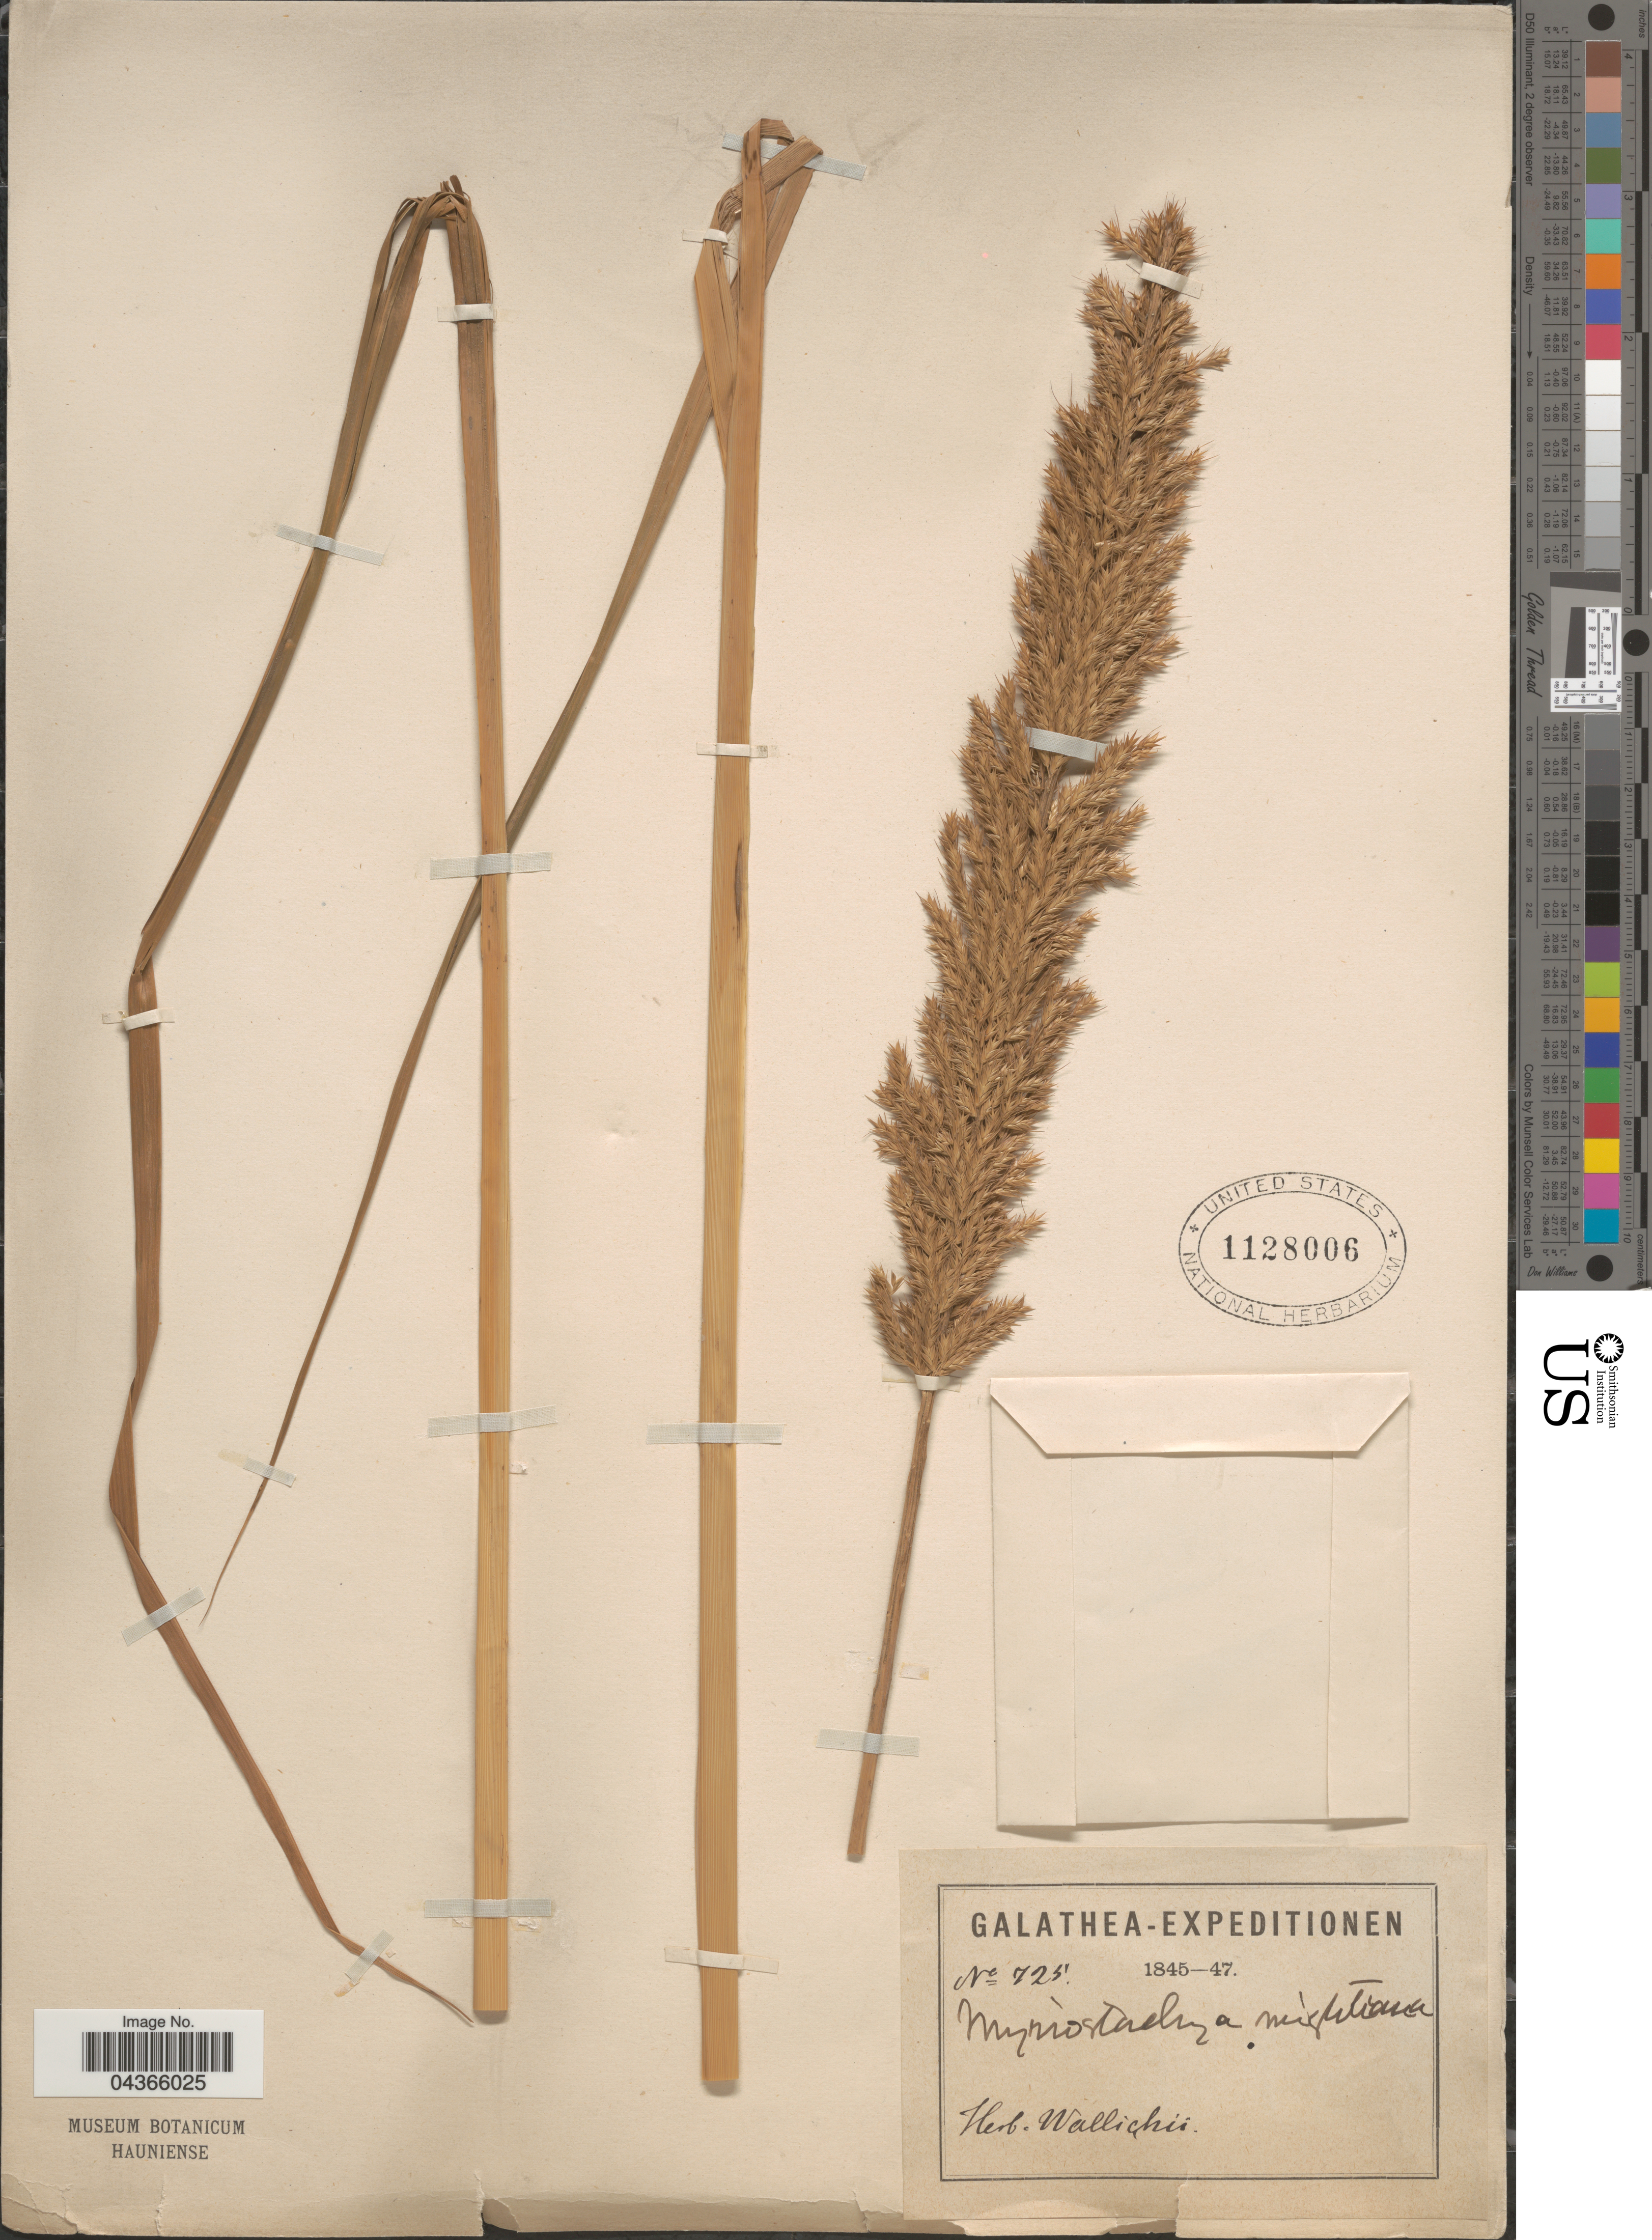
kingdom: Plantae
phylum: Tracheophyta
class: Liliopsida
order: Poales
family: Poaceae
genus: Myriostachya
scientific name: Myriostachya wightiana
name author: (Nees ex Steud.) Hook. f.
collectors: Ex herb. Wallichii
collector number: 725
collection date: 1845/1847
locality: Galathea-expeditionen.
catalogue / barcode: US 1128006